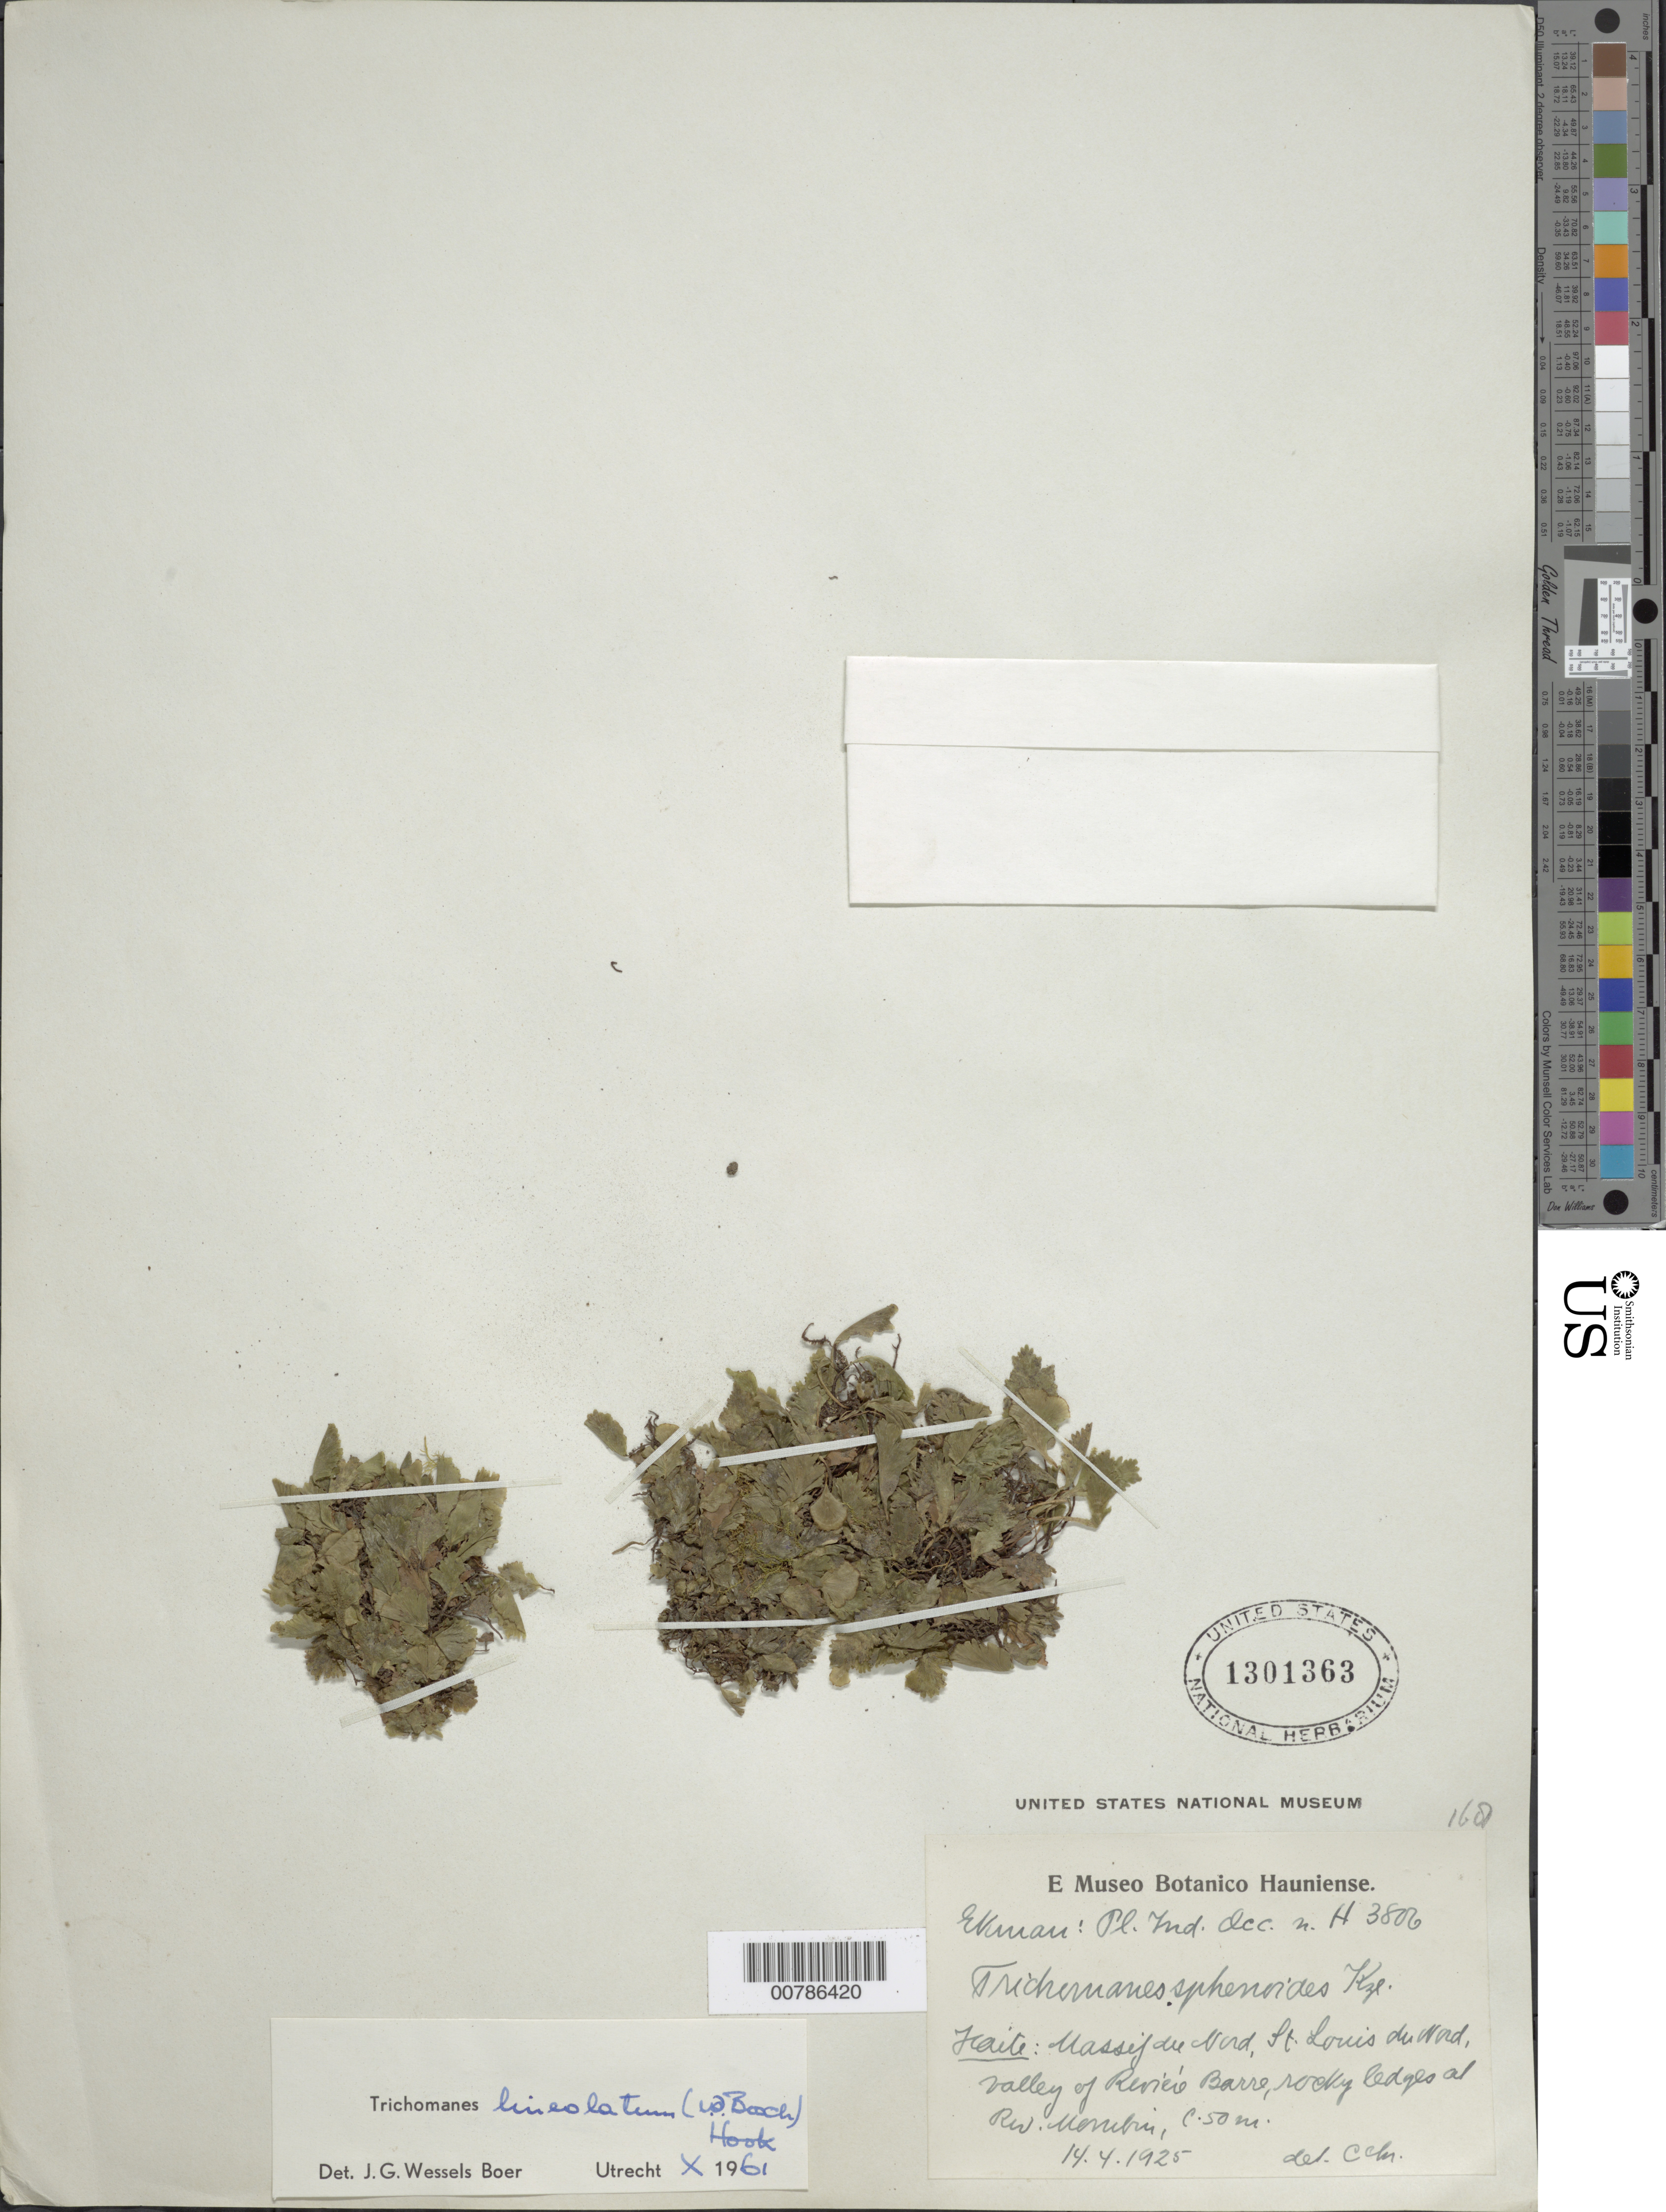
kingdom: Plantae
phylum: Tracheophyta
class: Polypodiopsida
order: Hymenophyllales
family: Hymenophyllaceae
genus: Didymoglossum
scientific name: Didymoglossum lineolatum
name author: Bosch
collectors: E. L. Ekman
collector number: H 3806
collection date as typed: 14 Apr 1925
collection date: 1925-04-14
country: Haiti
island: Hispaniola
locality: Massif du Nord, St. Louis du Nord, valley of Rivierè Barre at Riv. Monibi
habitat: Rocky ledges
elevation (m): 50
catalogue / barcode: US 1301363